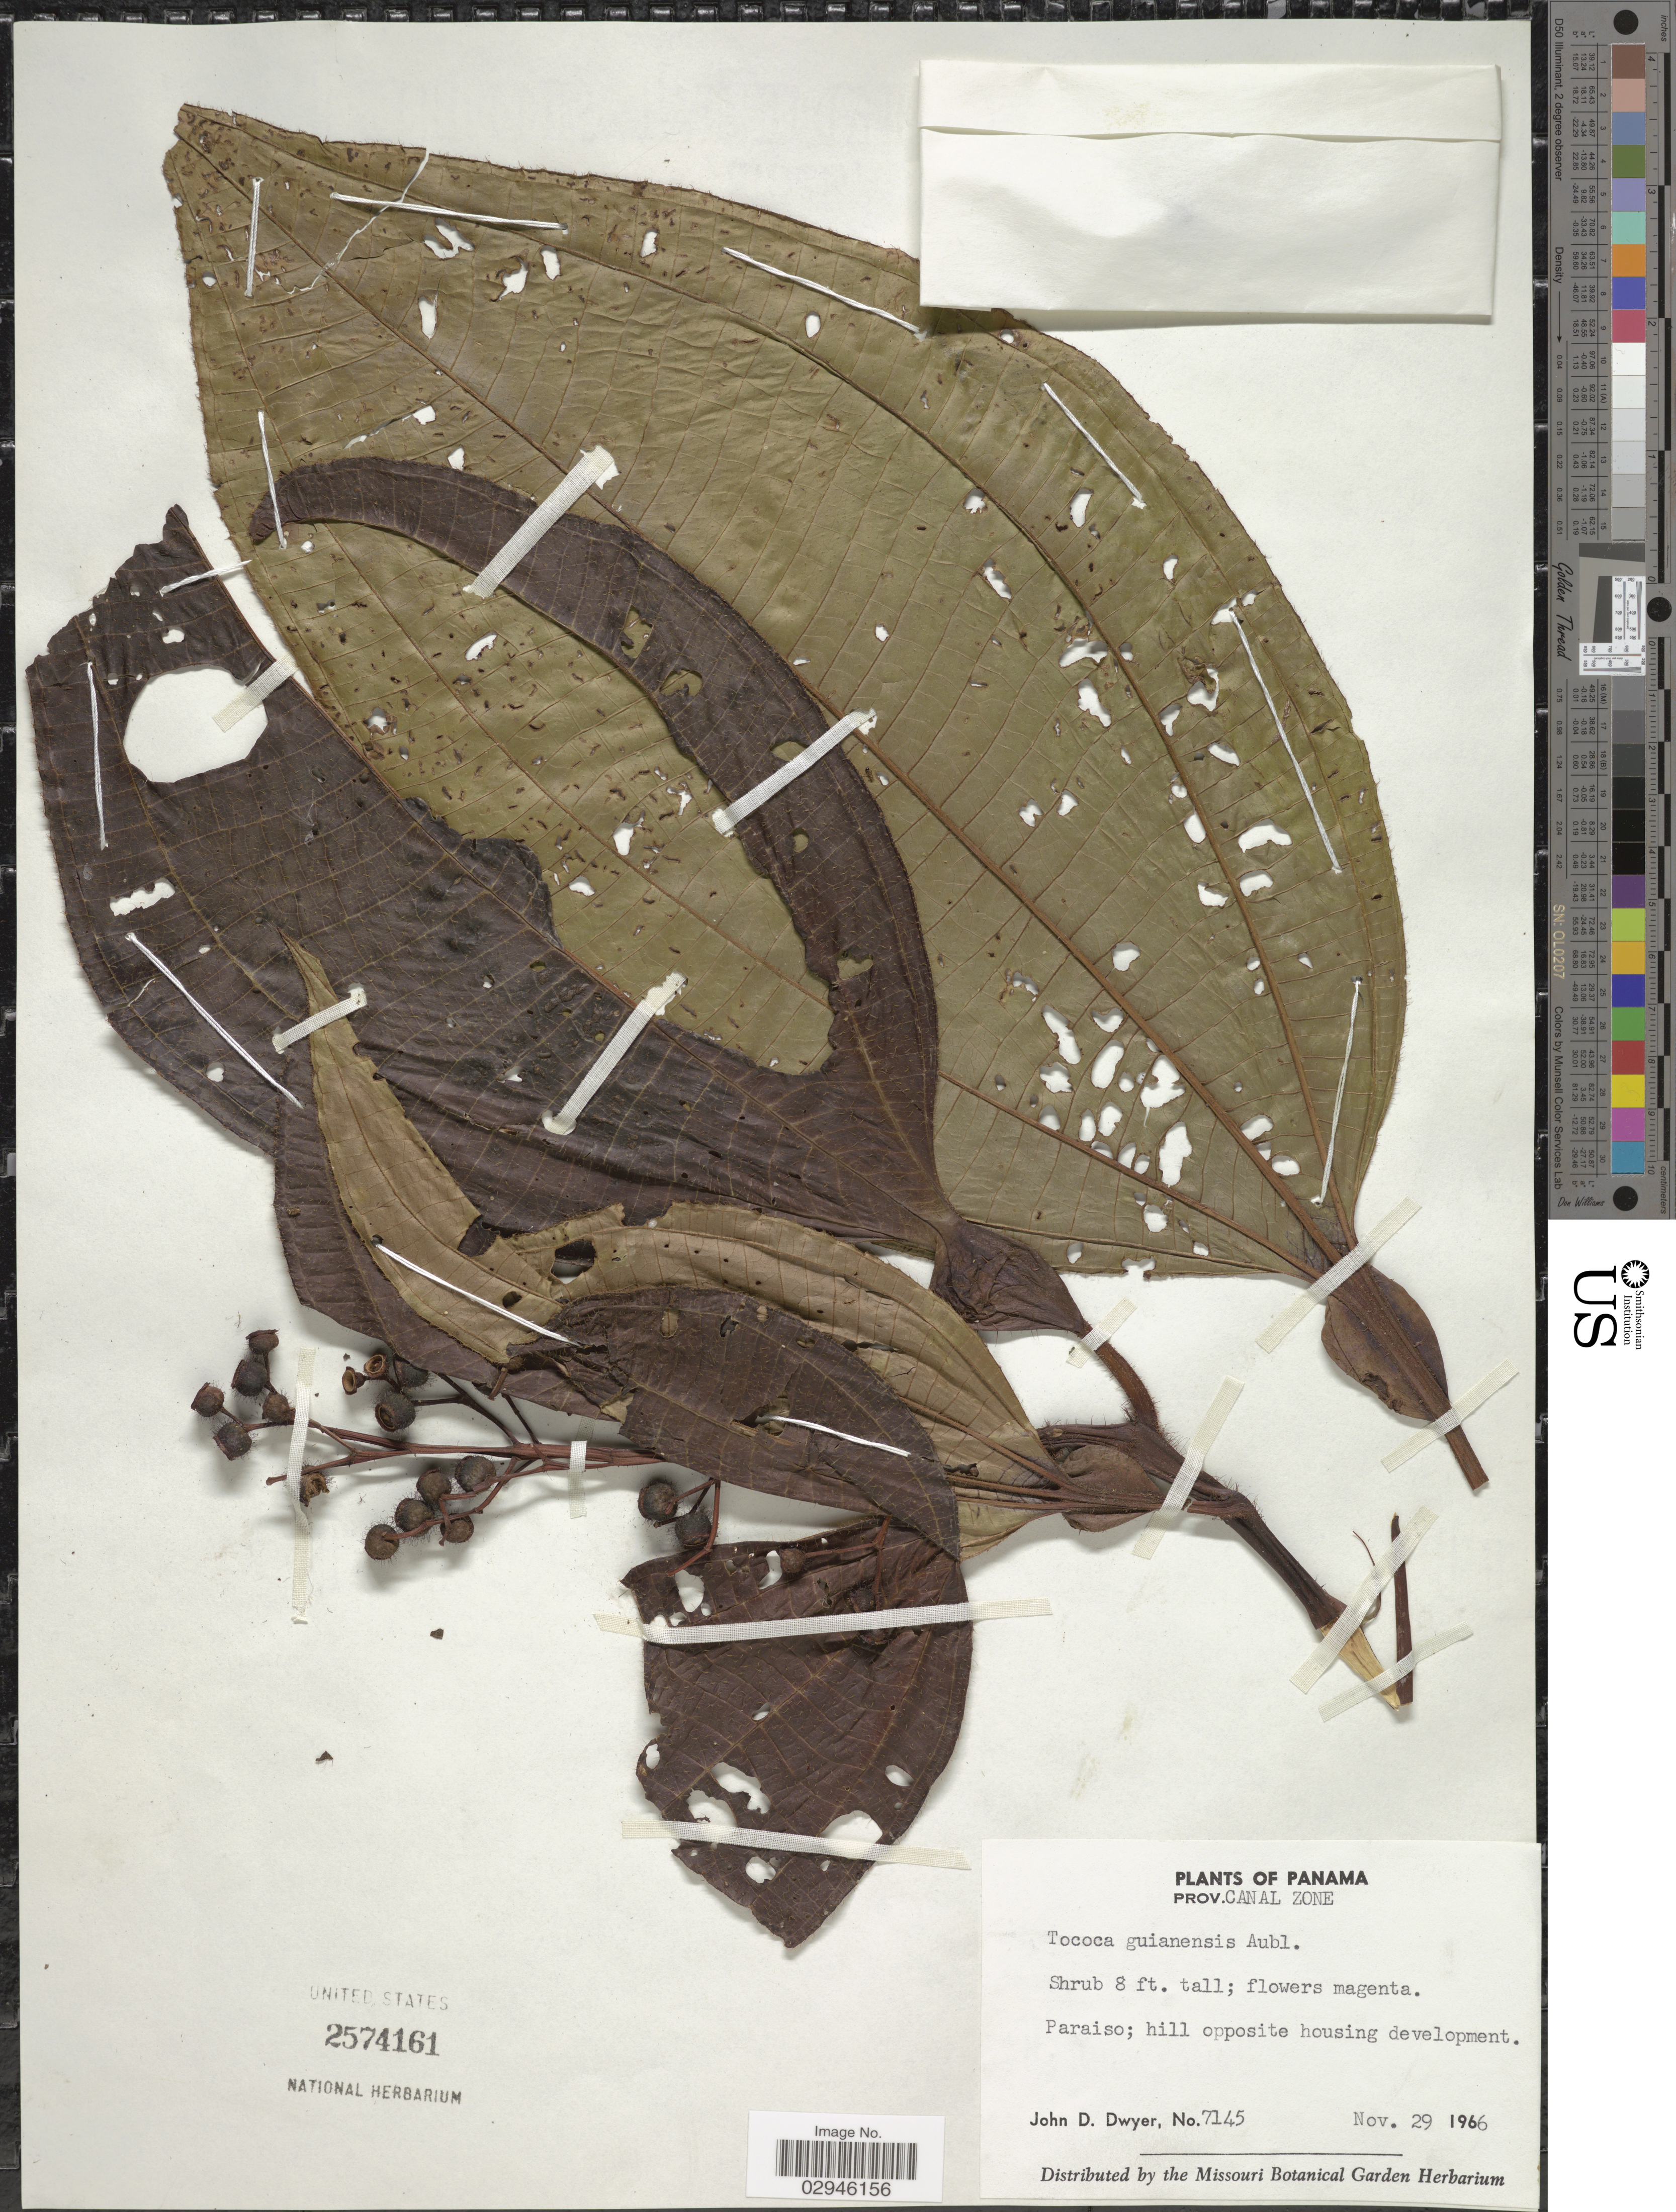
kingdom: Plantae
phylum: Tracheophyta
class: Magnoliopsida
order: Myrtales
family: Melastomataceae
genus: Tococa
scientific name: Tococa guianensis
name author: Aubl.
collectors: J. D. Dwyer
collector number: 7145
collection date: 1966-11-29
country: Panama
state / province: Colón / Panamá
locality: Prov. Canal Zone. Paraiso; hill opposite housing development.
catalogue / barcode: US 2574161